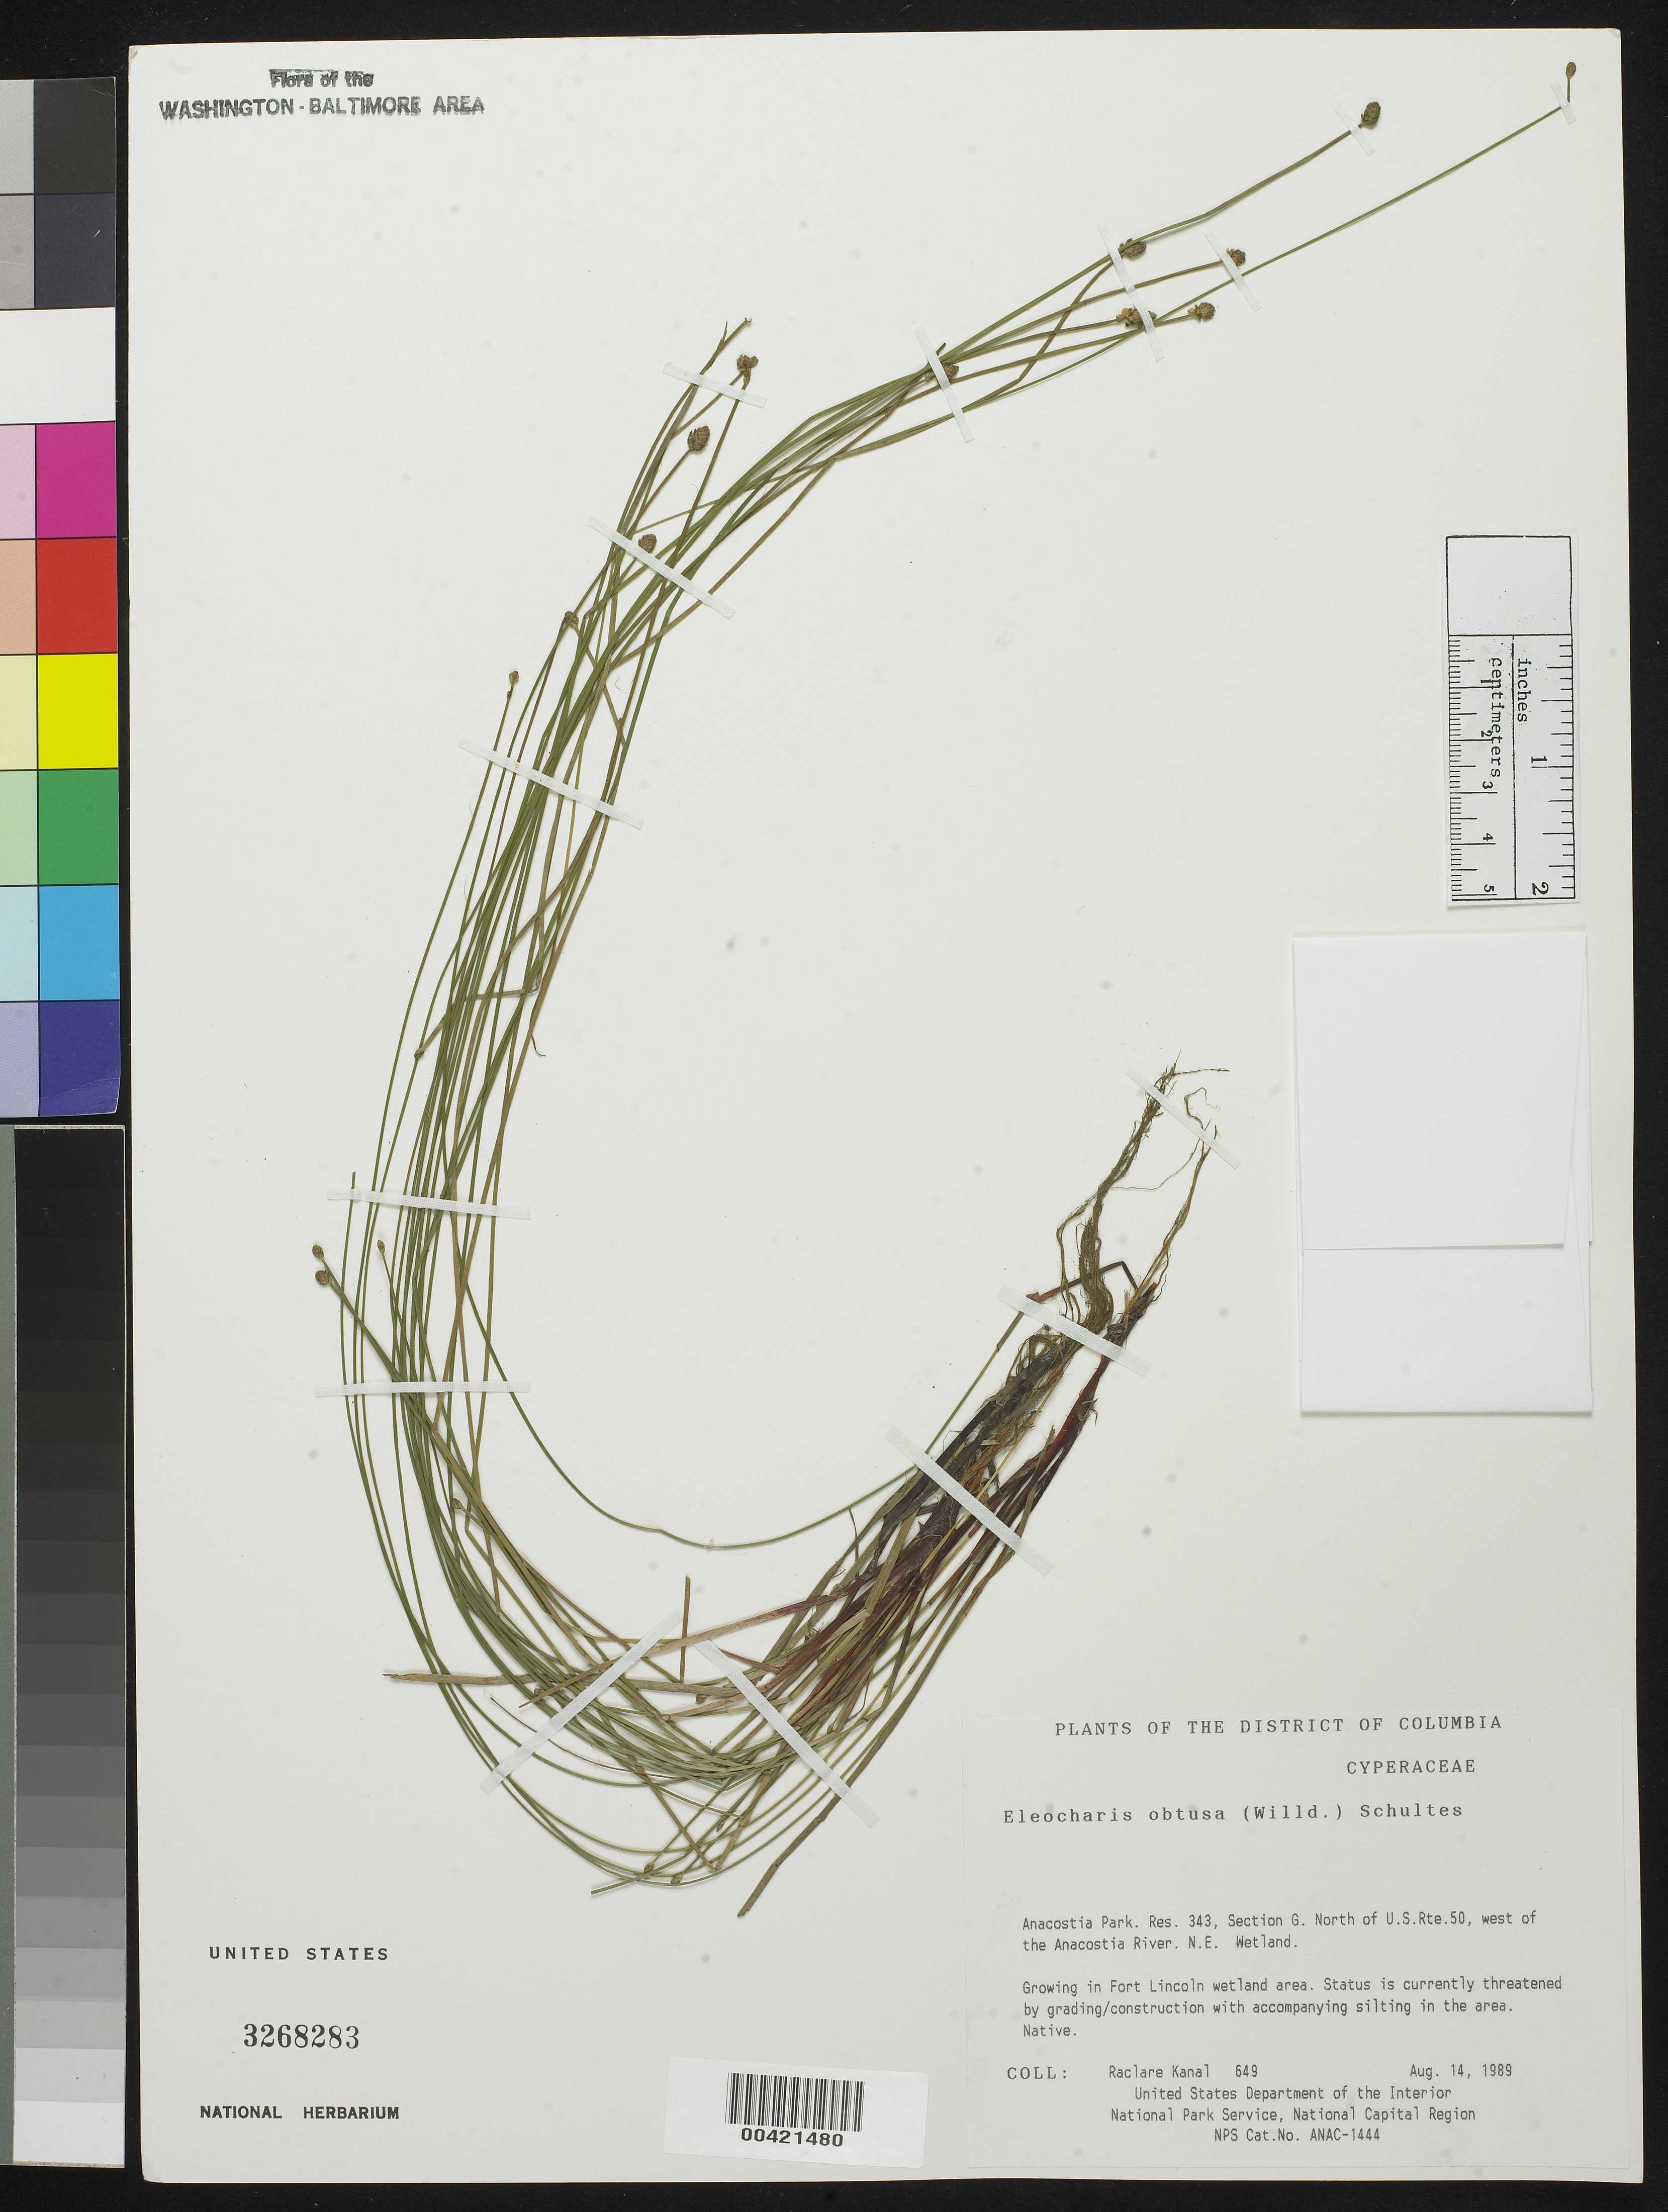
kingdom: Plantae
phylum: Tracheophyta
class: Liliopsida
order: Poales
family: Cyperaceae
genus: Eleocharis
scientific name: Eleocharis obtusa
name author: (Willd.) Schult.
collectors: R. Kanal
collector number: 649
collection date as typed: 14 Aug 1989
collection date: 1989-08-14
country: United States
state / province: District of Columbia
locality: Anacostia Park, Res 343, Section G, N of US Rte 50, W of Anacostia River NE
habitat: Wetland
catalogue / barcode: US 3268283